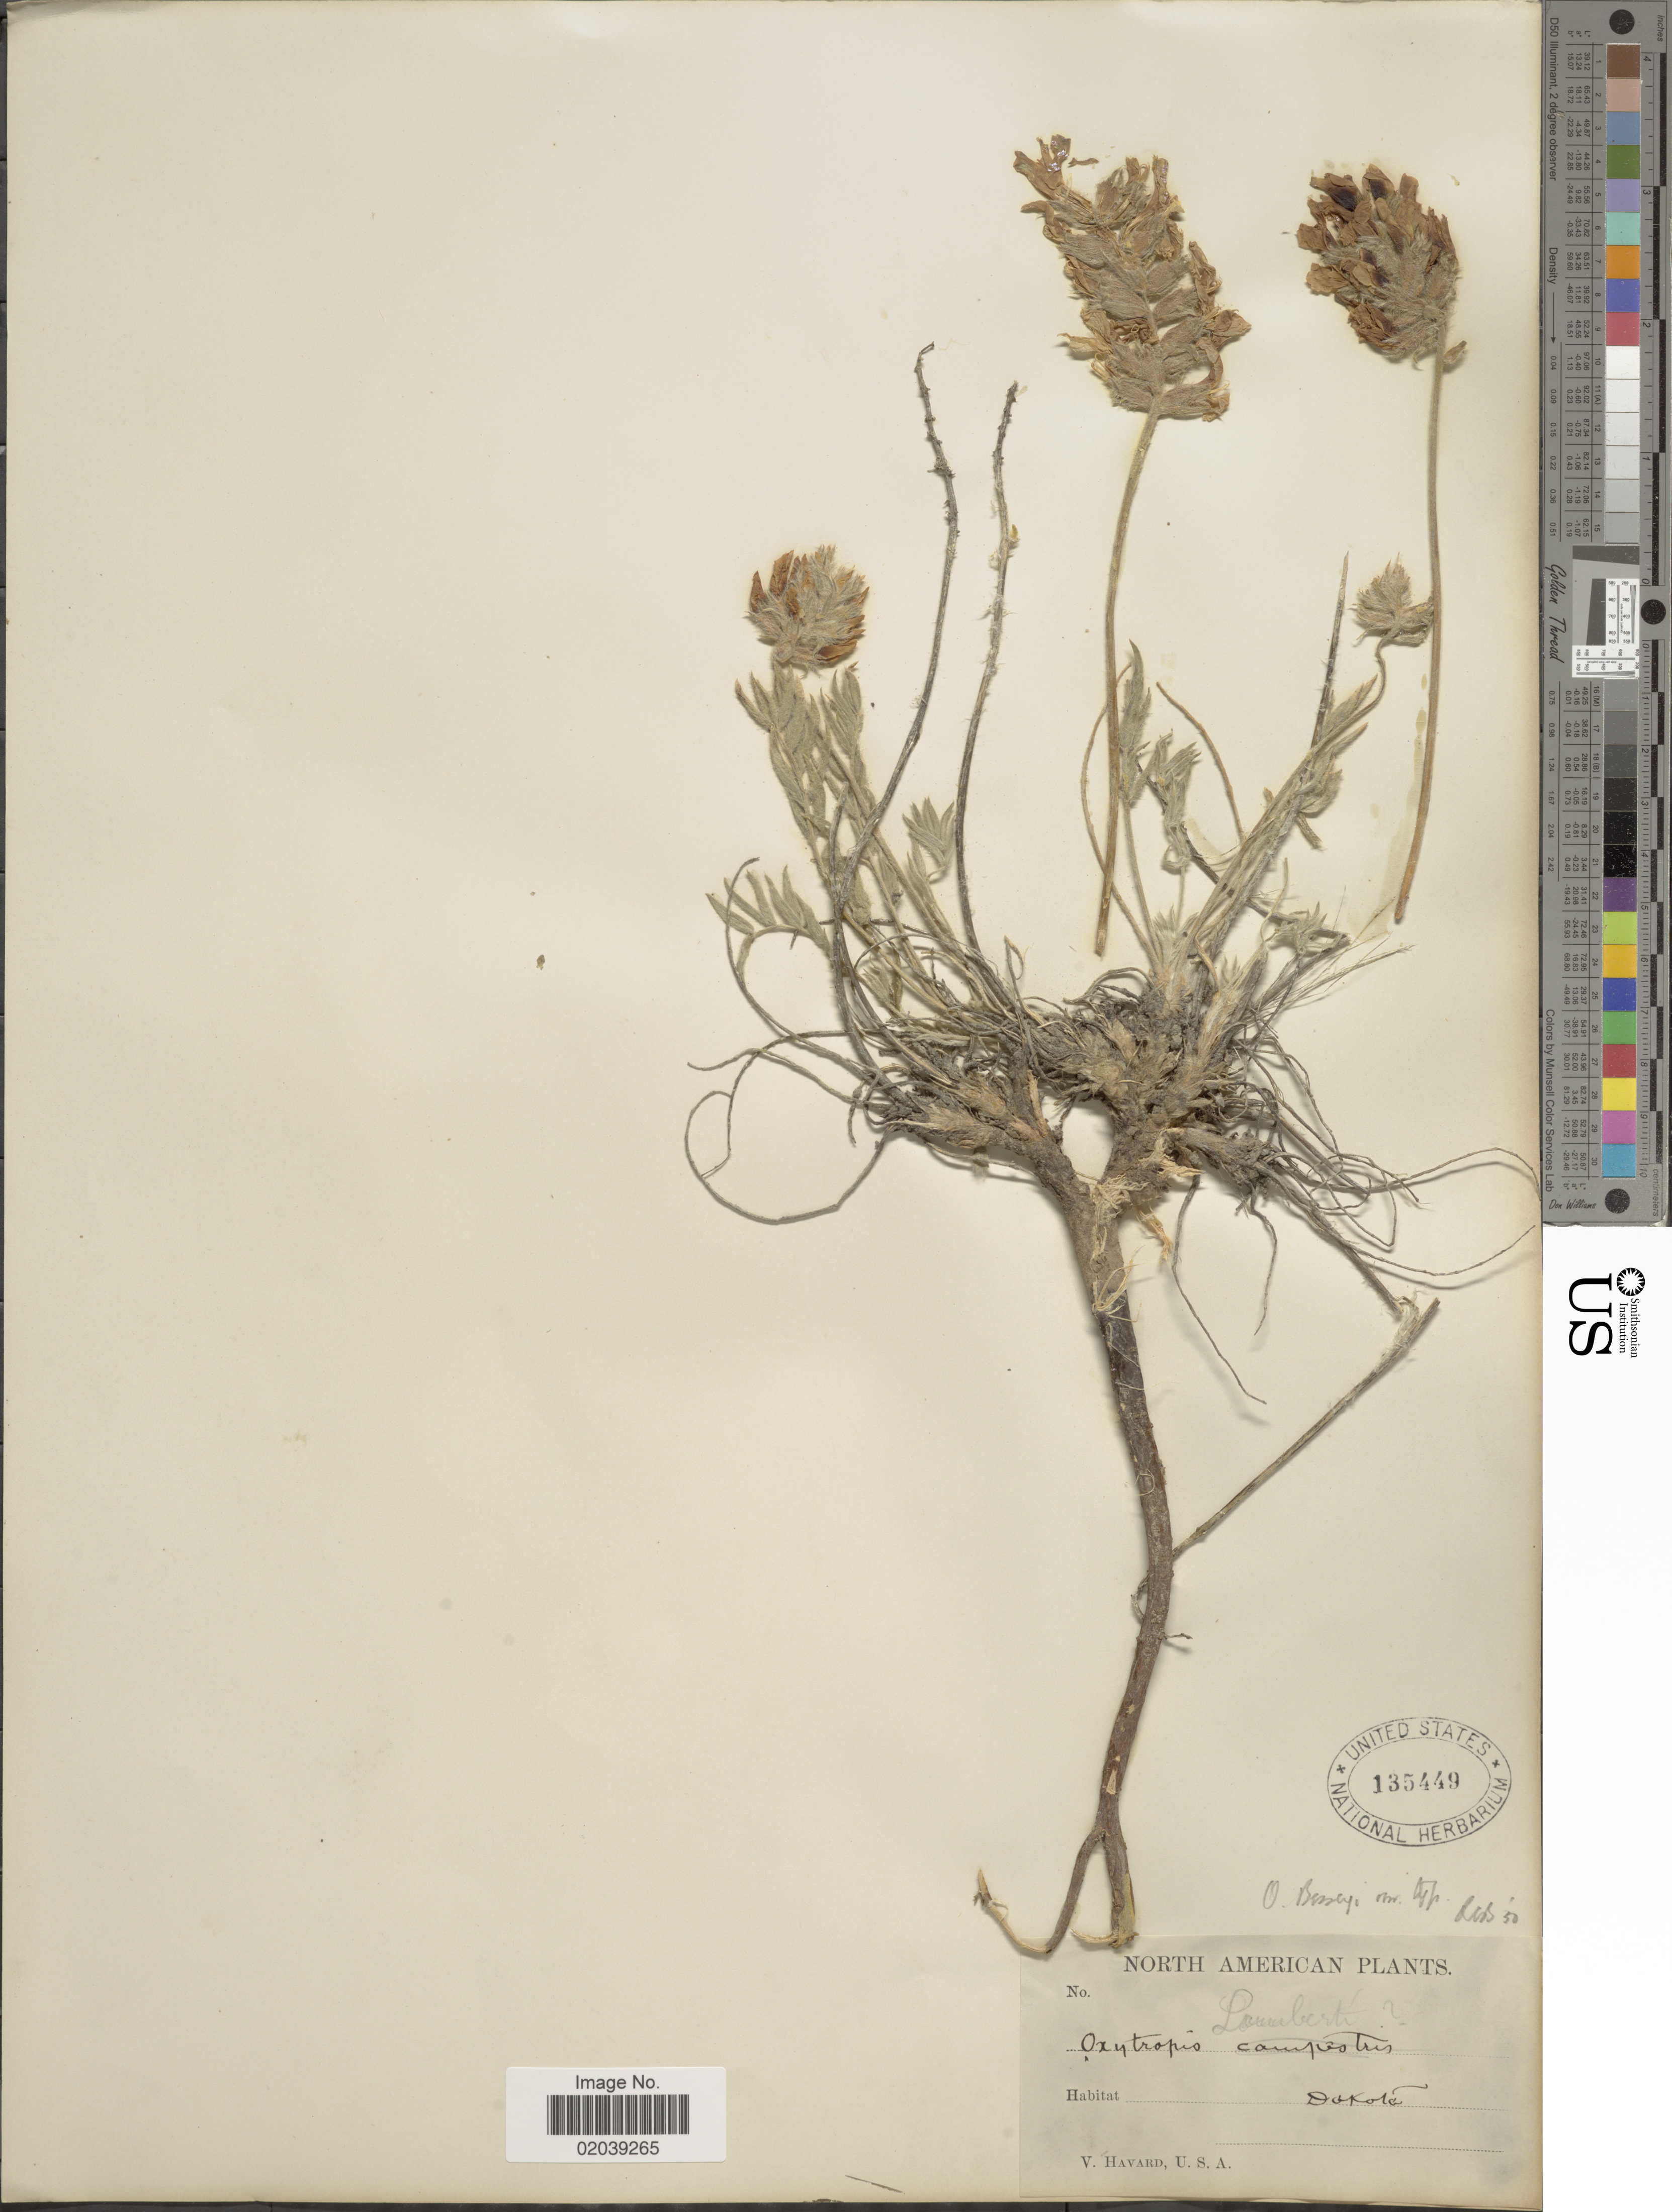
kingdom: Plantae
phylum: Tracheophyta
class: Magnoliopsida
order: Fabales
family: Fabaceae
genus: Oxytropis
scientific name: Oxytropis besseyi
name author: (Rydb.) Blank.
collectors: V. Havard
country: United States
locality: North America, Dakota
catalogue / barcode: US 135449